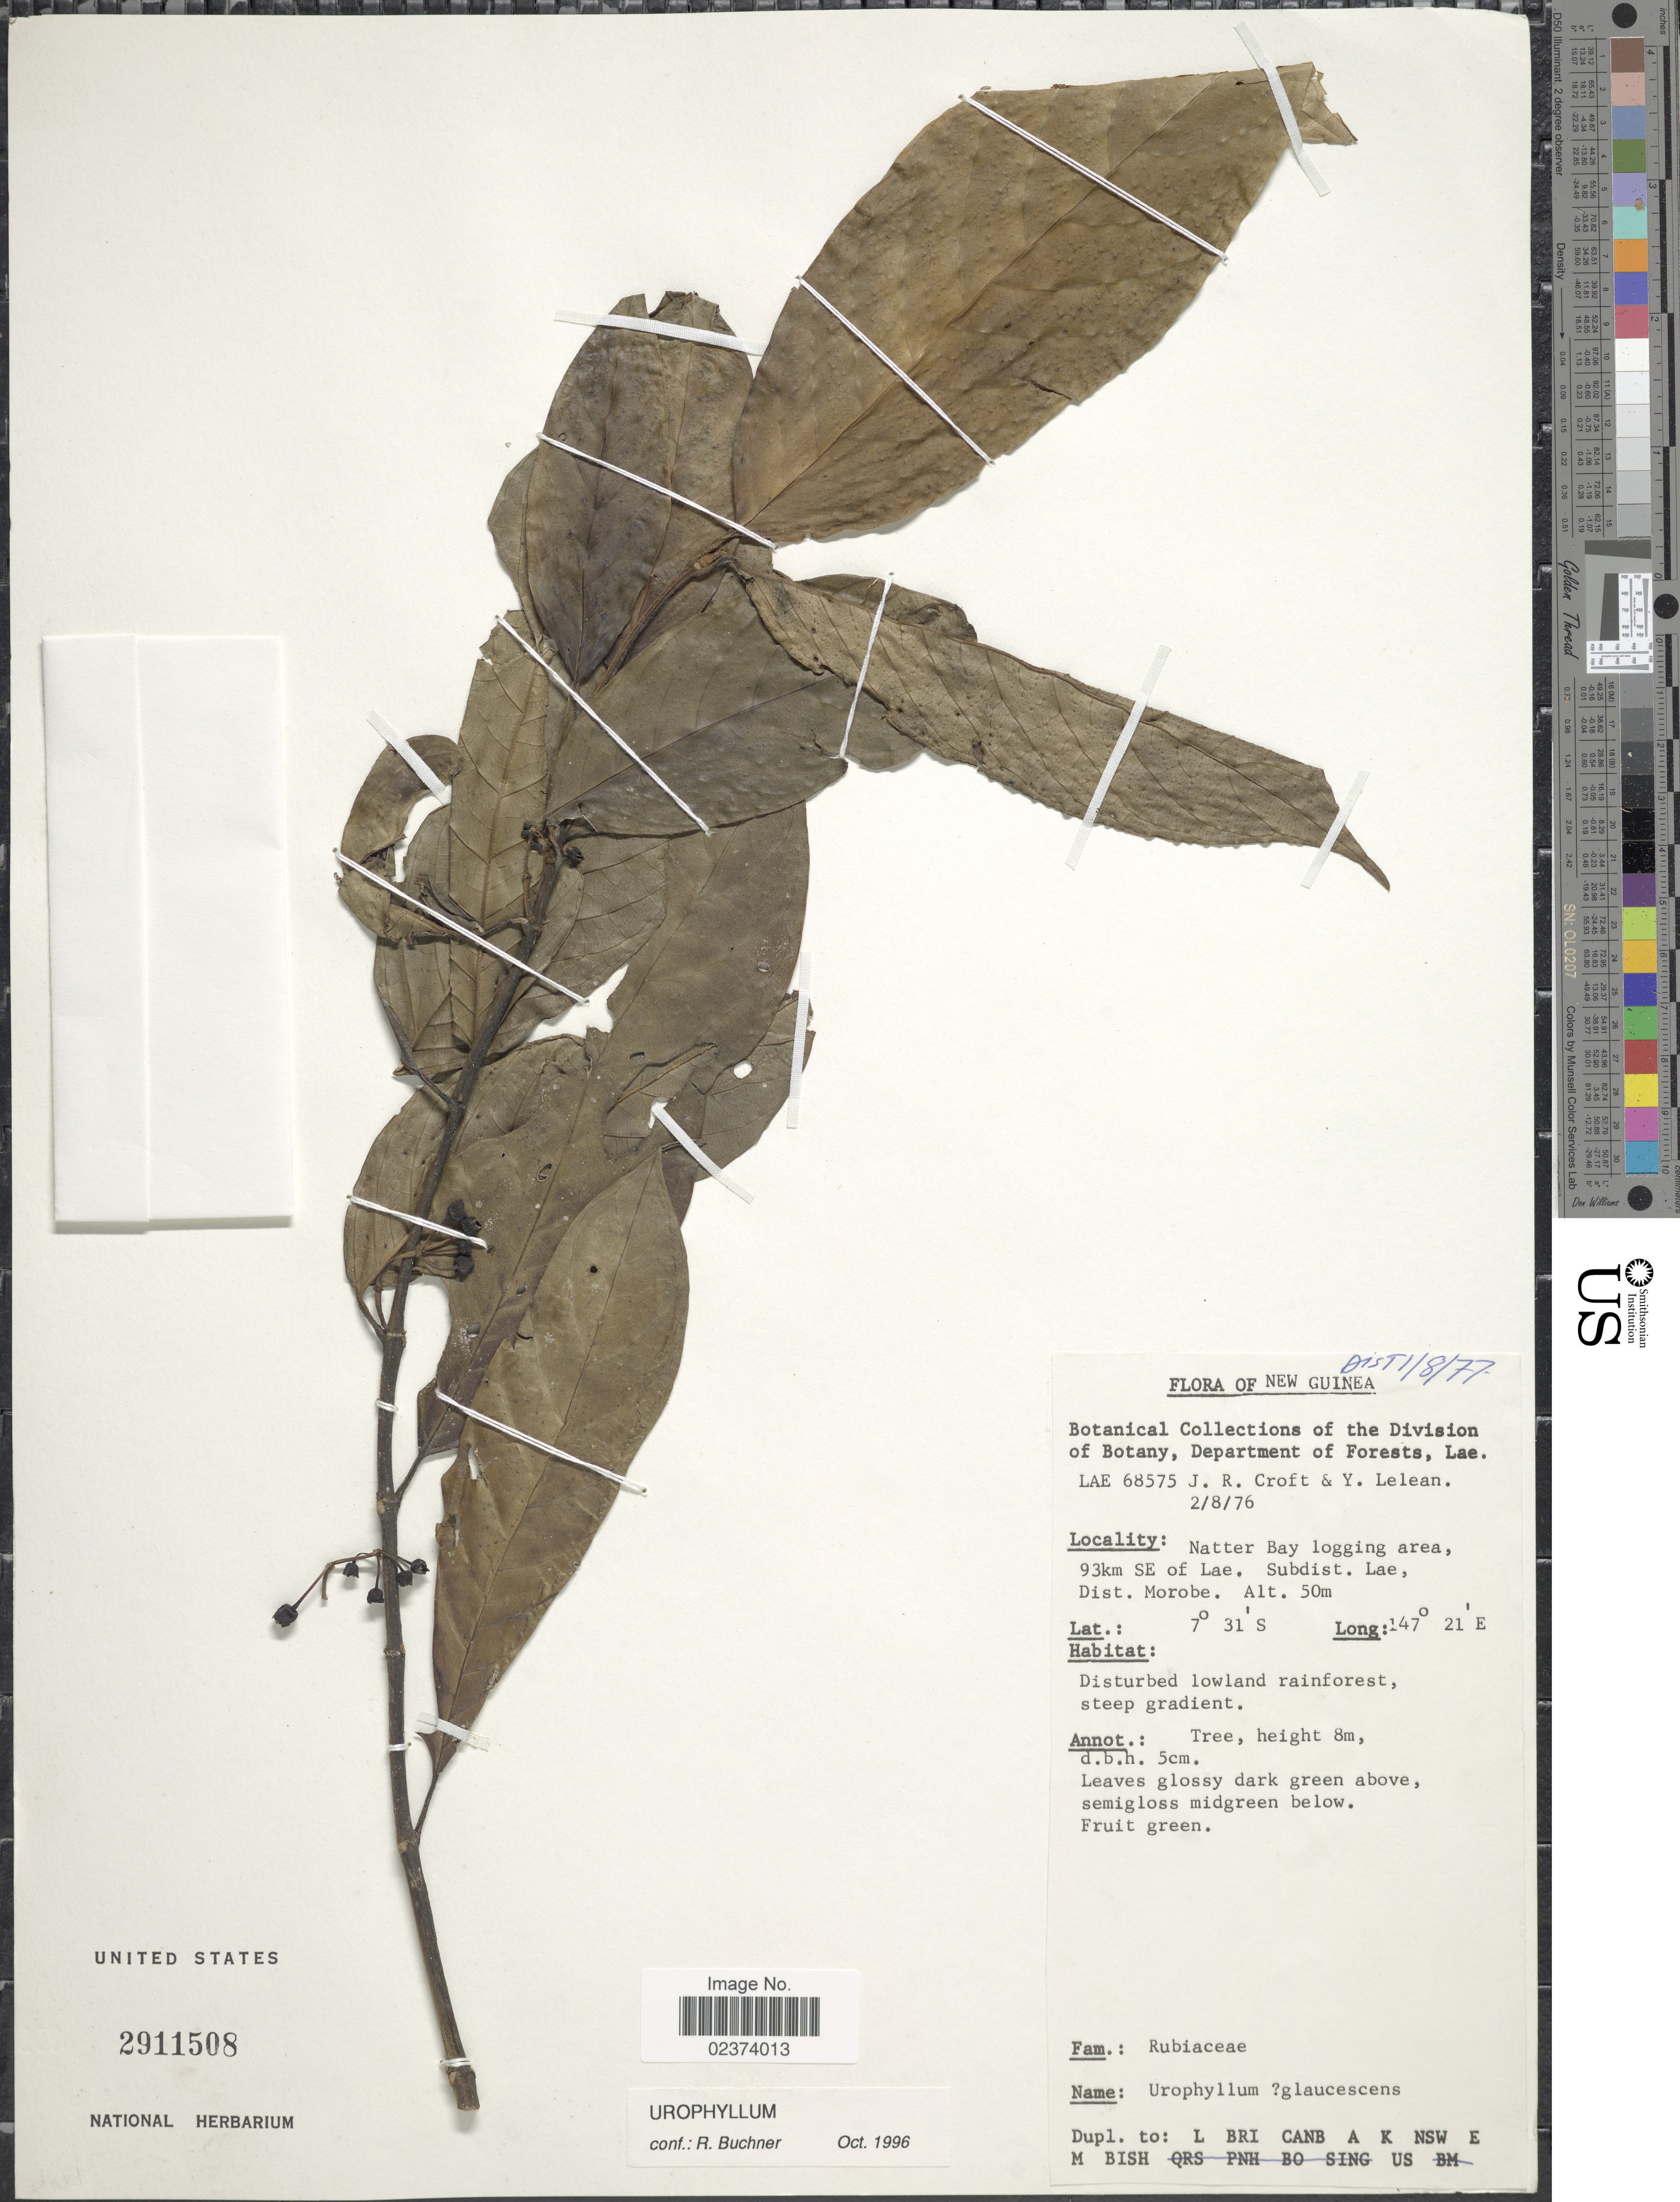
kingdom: Plantae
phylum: Tracheophyta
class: Magnoliopsida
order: Gentianales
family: Rubiaceae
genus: Urophyllum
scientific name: Urophyllum glaucescens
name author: Valeton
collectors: J. R. Croft & Y. Lelean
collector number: LAE68575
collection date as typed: Transcribed d/m/y: 2/8/76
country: Papua New Guinea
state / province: Morobe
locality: New Guinea, Natter Bay logging area, 93 km SE of Lae. Subdist. Lae, Dist. Morobe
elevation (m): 50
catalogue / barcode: US 2911508